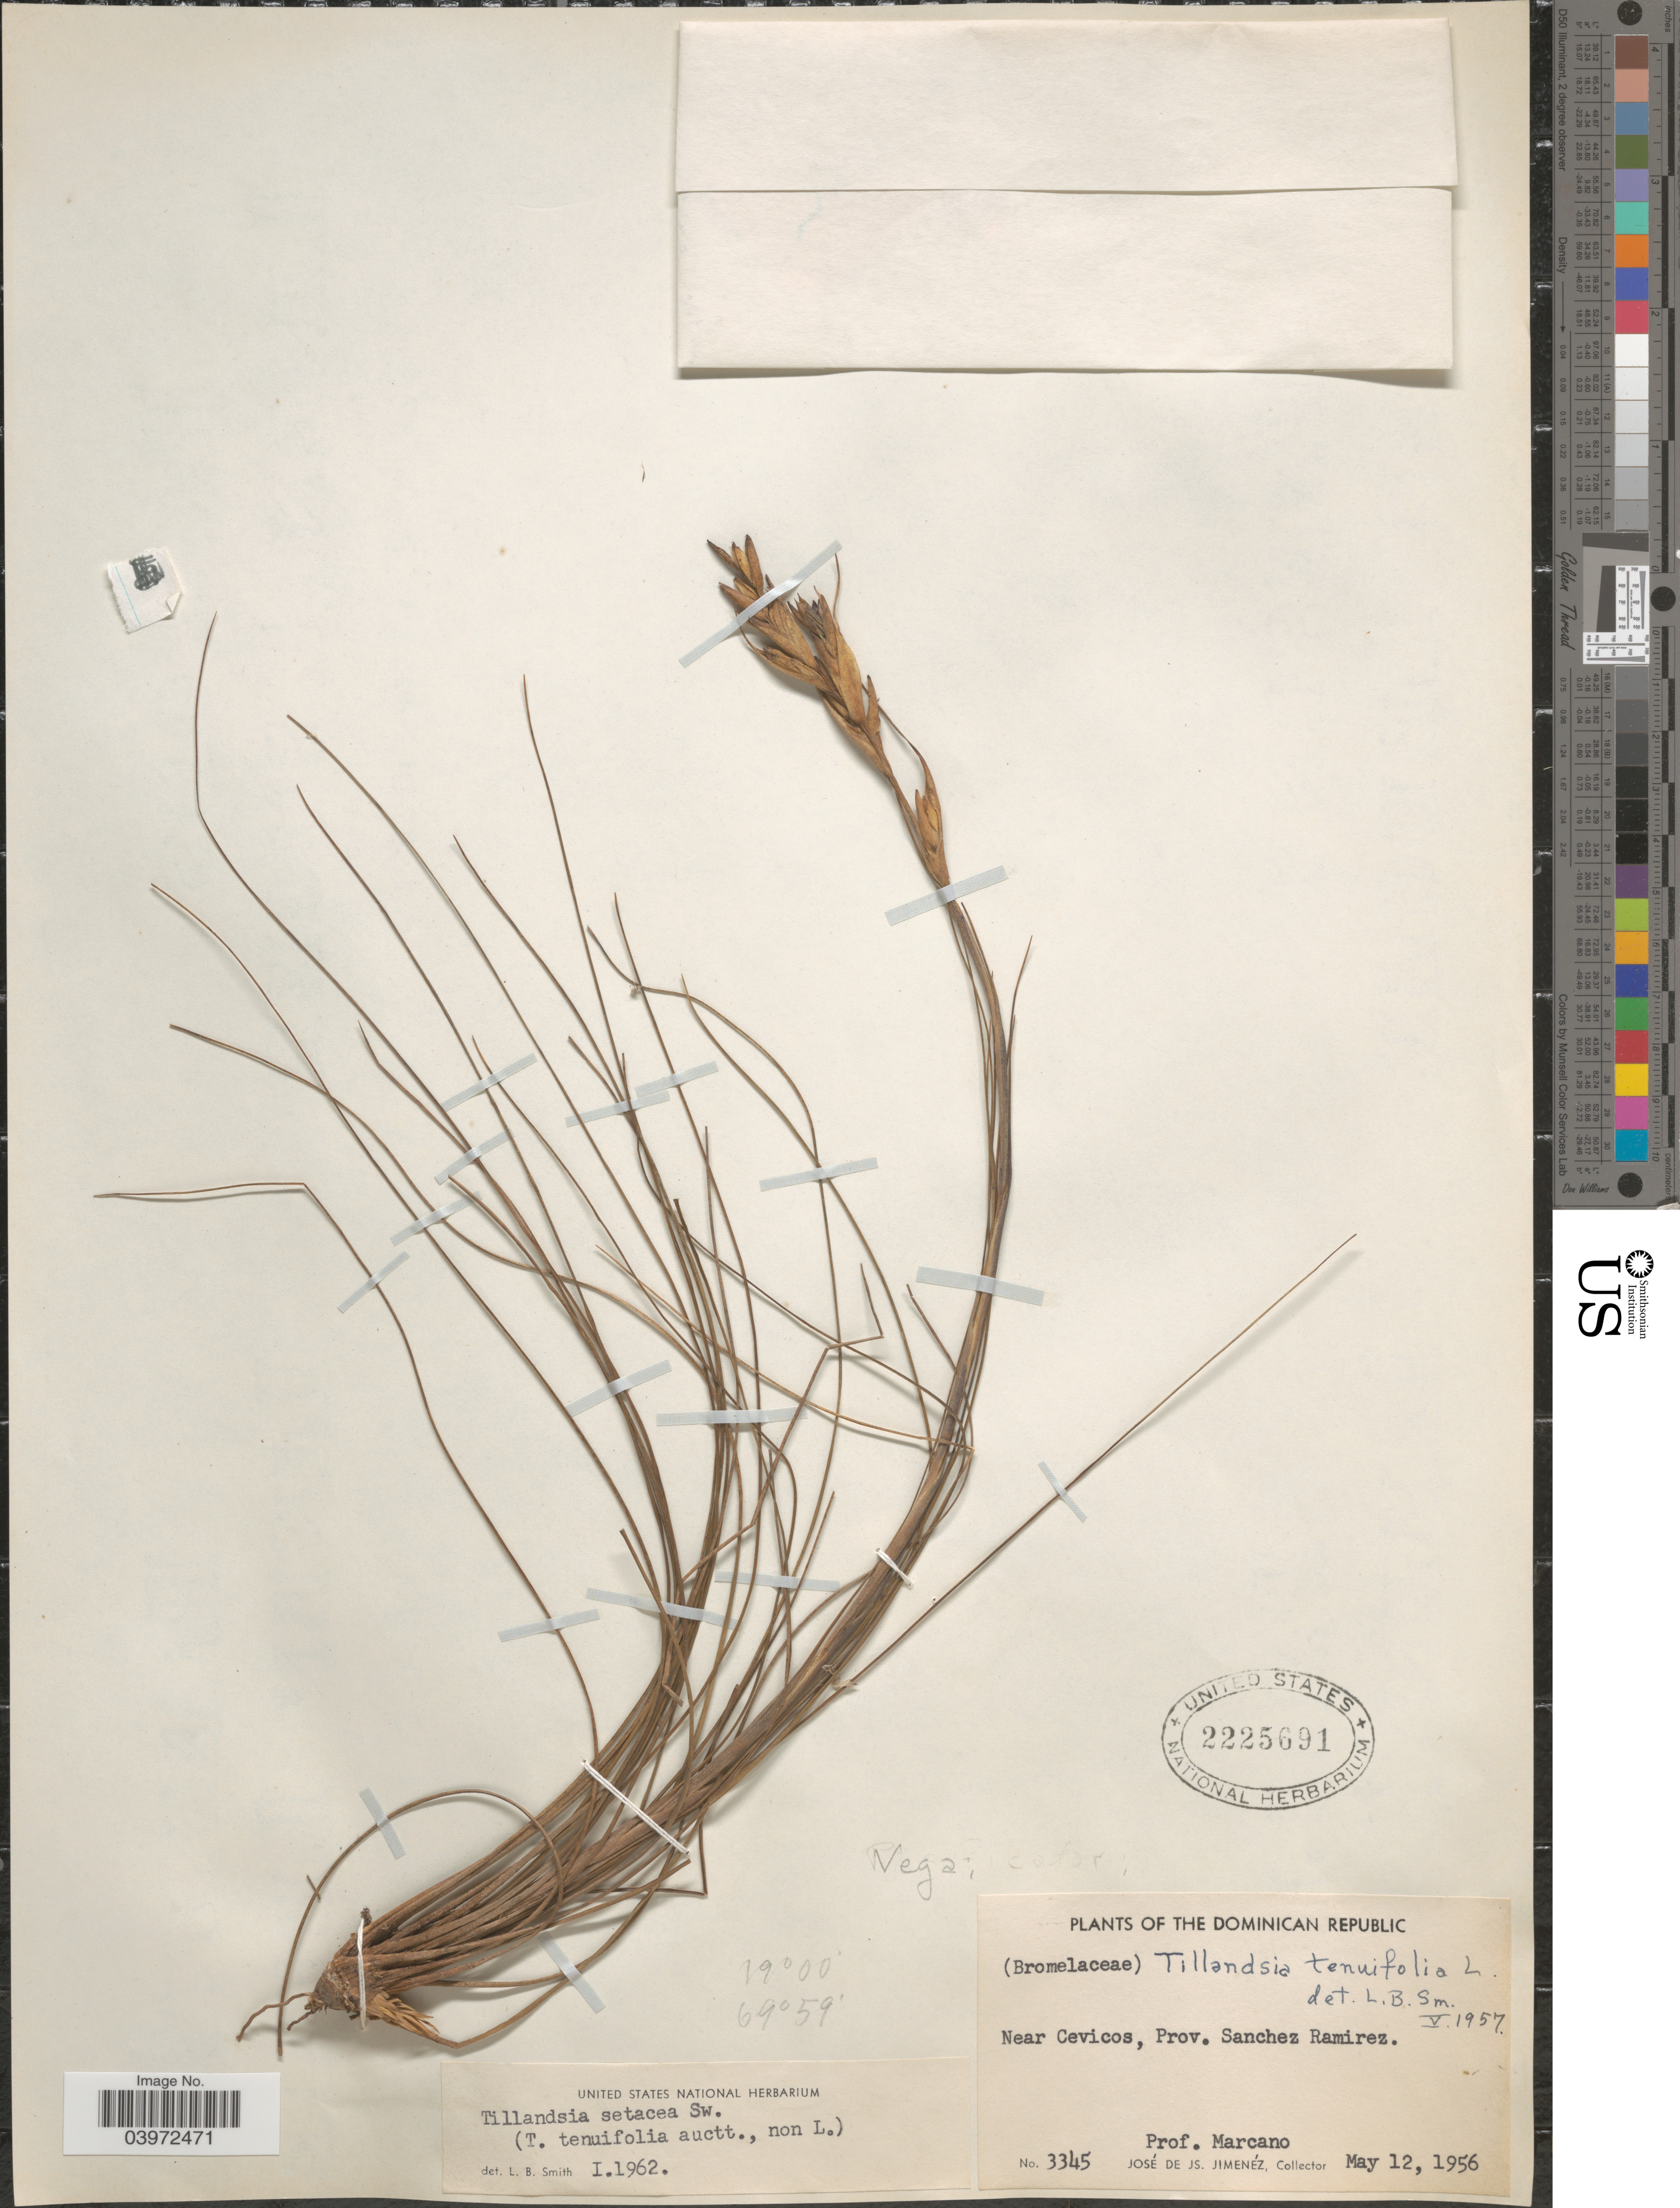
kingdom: Plantae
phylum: Tracheophyta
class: Liliopsida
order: Poales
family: Bromeliaceae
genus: Tillandsia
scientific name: Tillandsia setacea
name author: Sw.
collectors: J. J. Jiménez Almonte & P. Marcano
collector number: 3345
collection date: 1956-05-12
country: Dominican Republic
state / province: La Vega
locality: Vega; Near Cevicos, Prov. Sanchez Ramirez.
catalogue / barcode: US 2225691